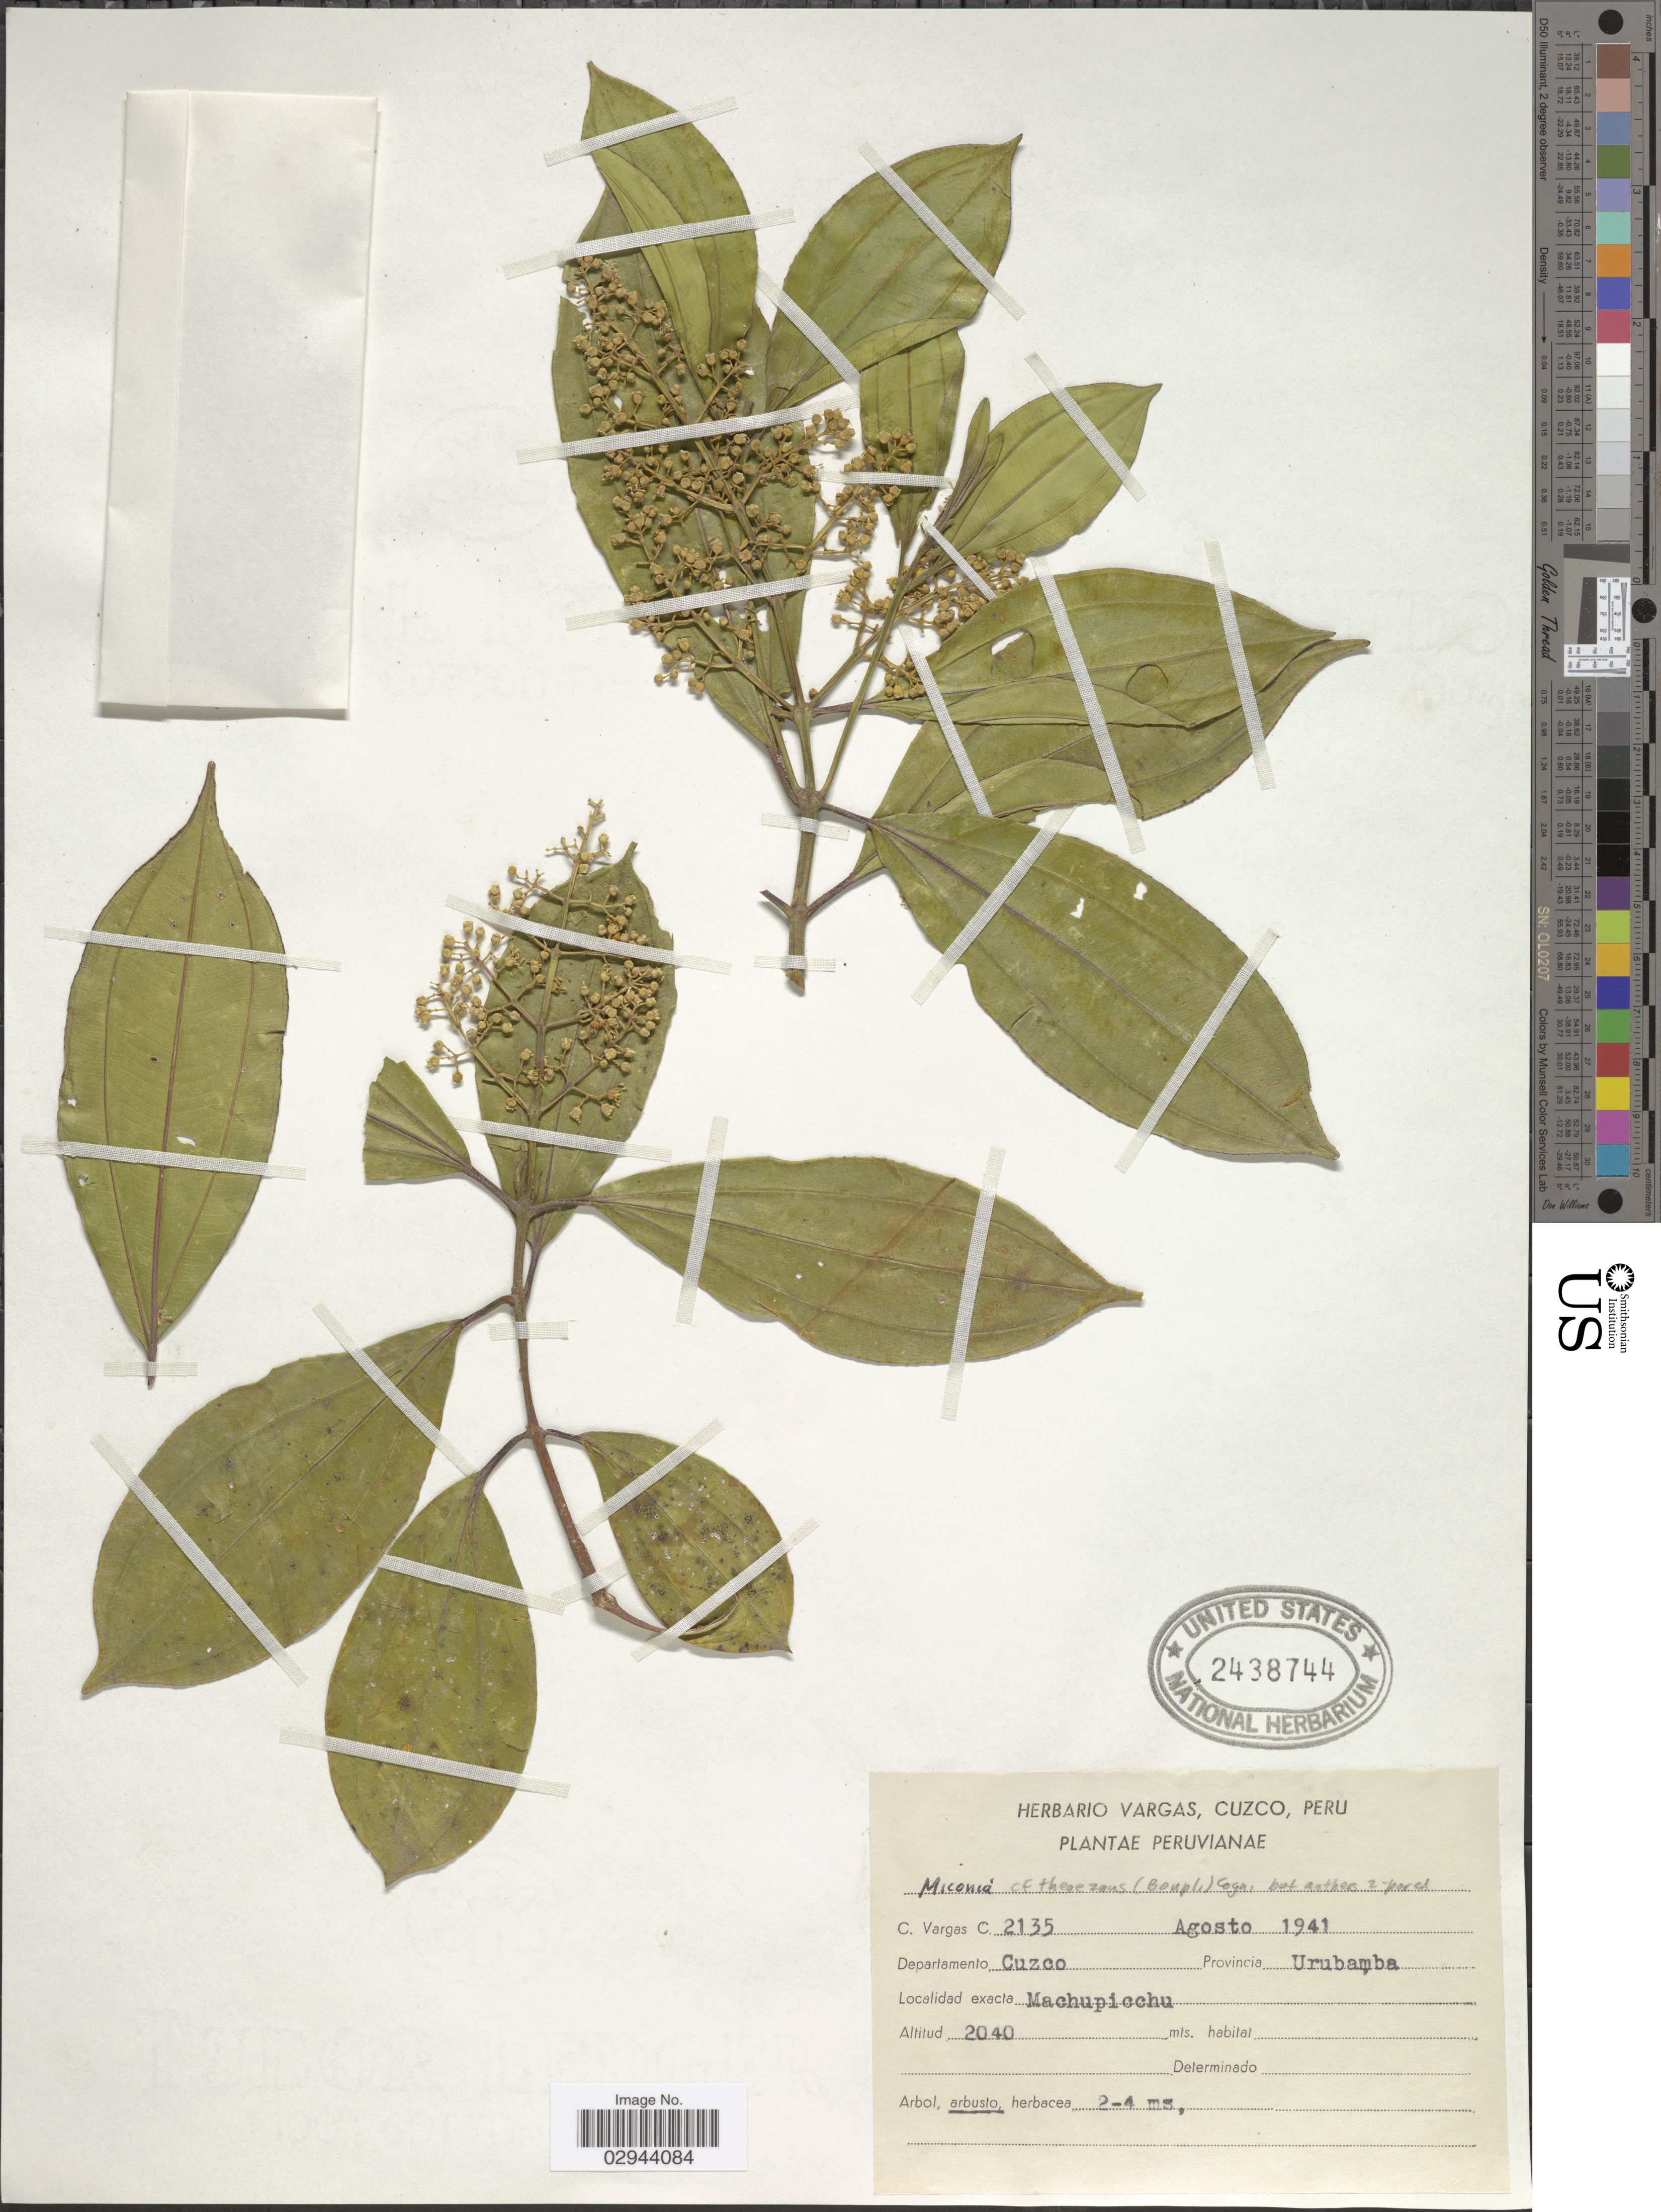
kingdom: Plantae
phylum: Tracheophyta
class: Magnoliopsida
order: Myrtales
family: Melastomataceae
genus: Miconia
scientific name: Miconia theizans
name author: (Bonpl.) Cogn.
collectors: C. Vargas Calderón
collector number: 2135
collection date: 1941-08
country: Peru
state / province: Cusco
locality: Departamento Cuzco, Provincia Urubamba, Machupicchu.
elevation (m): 2040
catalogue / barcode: US 2438744